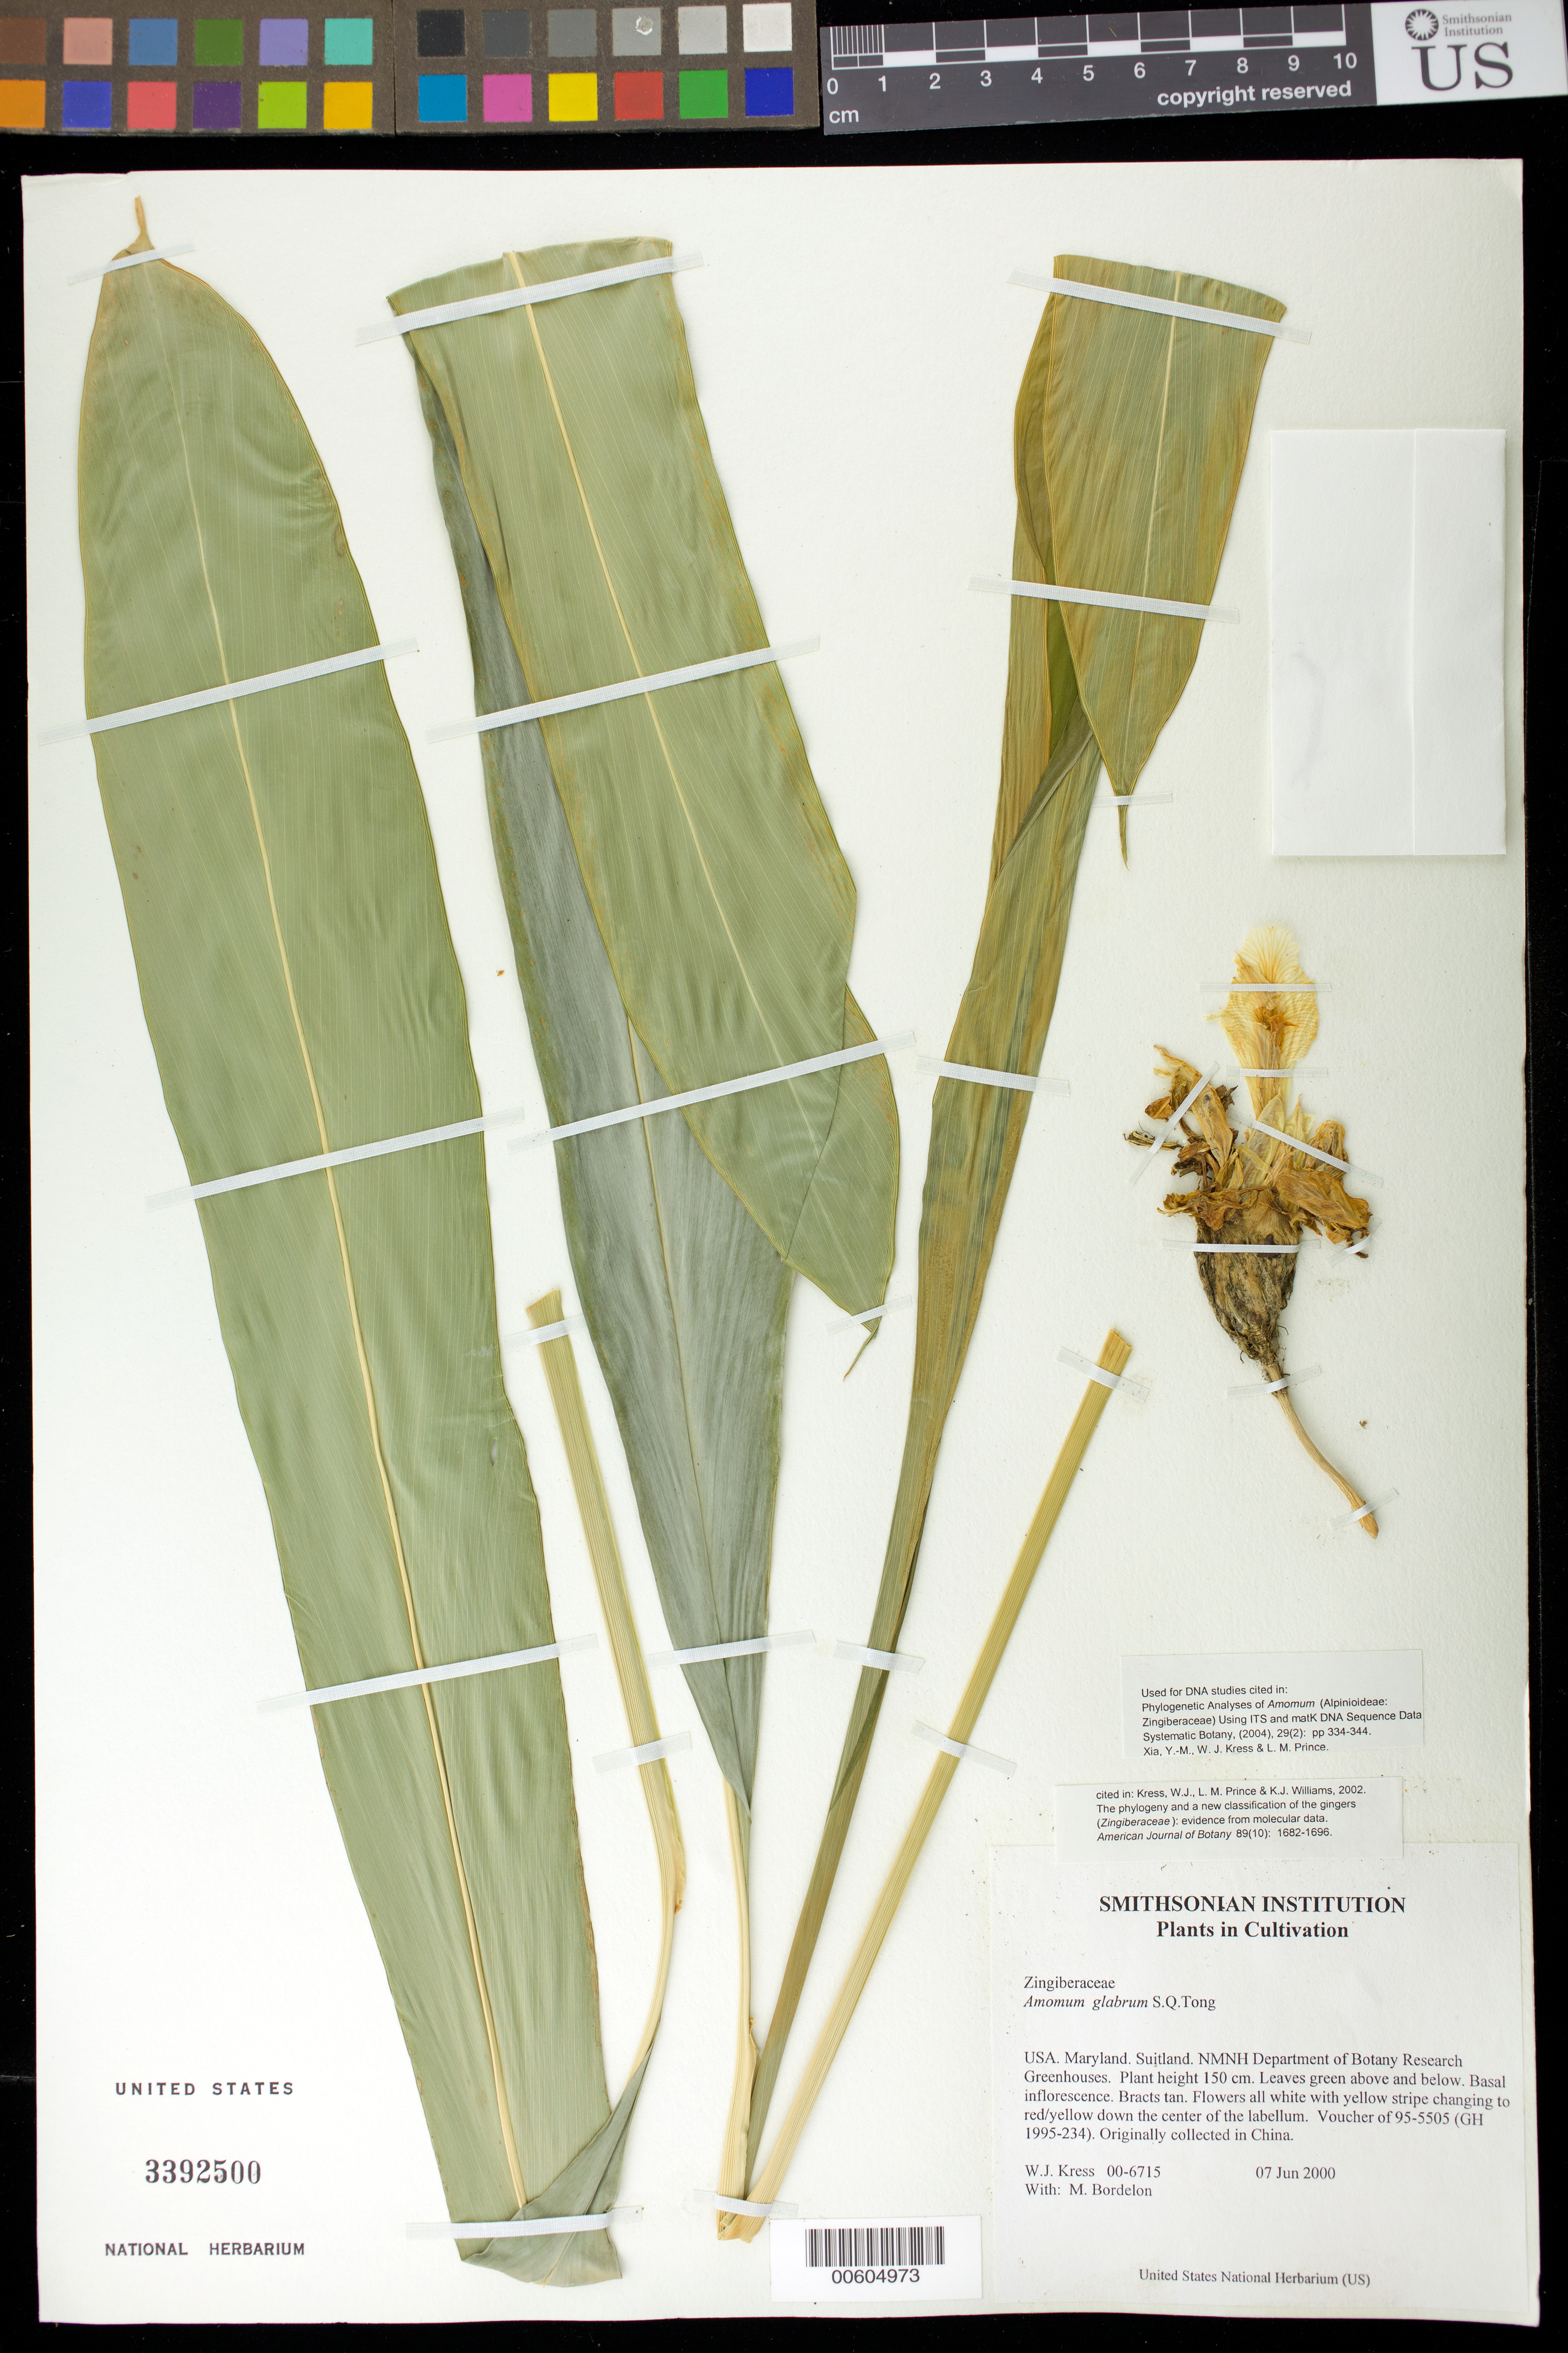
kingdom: Plantae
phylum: Tracheophyta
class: Liliopsida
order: Zingiberales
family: Zingiberaceae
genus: Amomum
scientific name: Amomum glabrum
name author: S.Q. Tong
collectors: W. J. Kress & M. Bordelon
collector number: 00-6715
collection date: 2000-06-07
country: United States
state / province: Maryland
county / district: Prince George's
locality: NMNH Botany Research Greenhouses. Suitland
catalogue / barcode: US 3392500